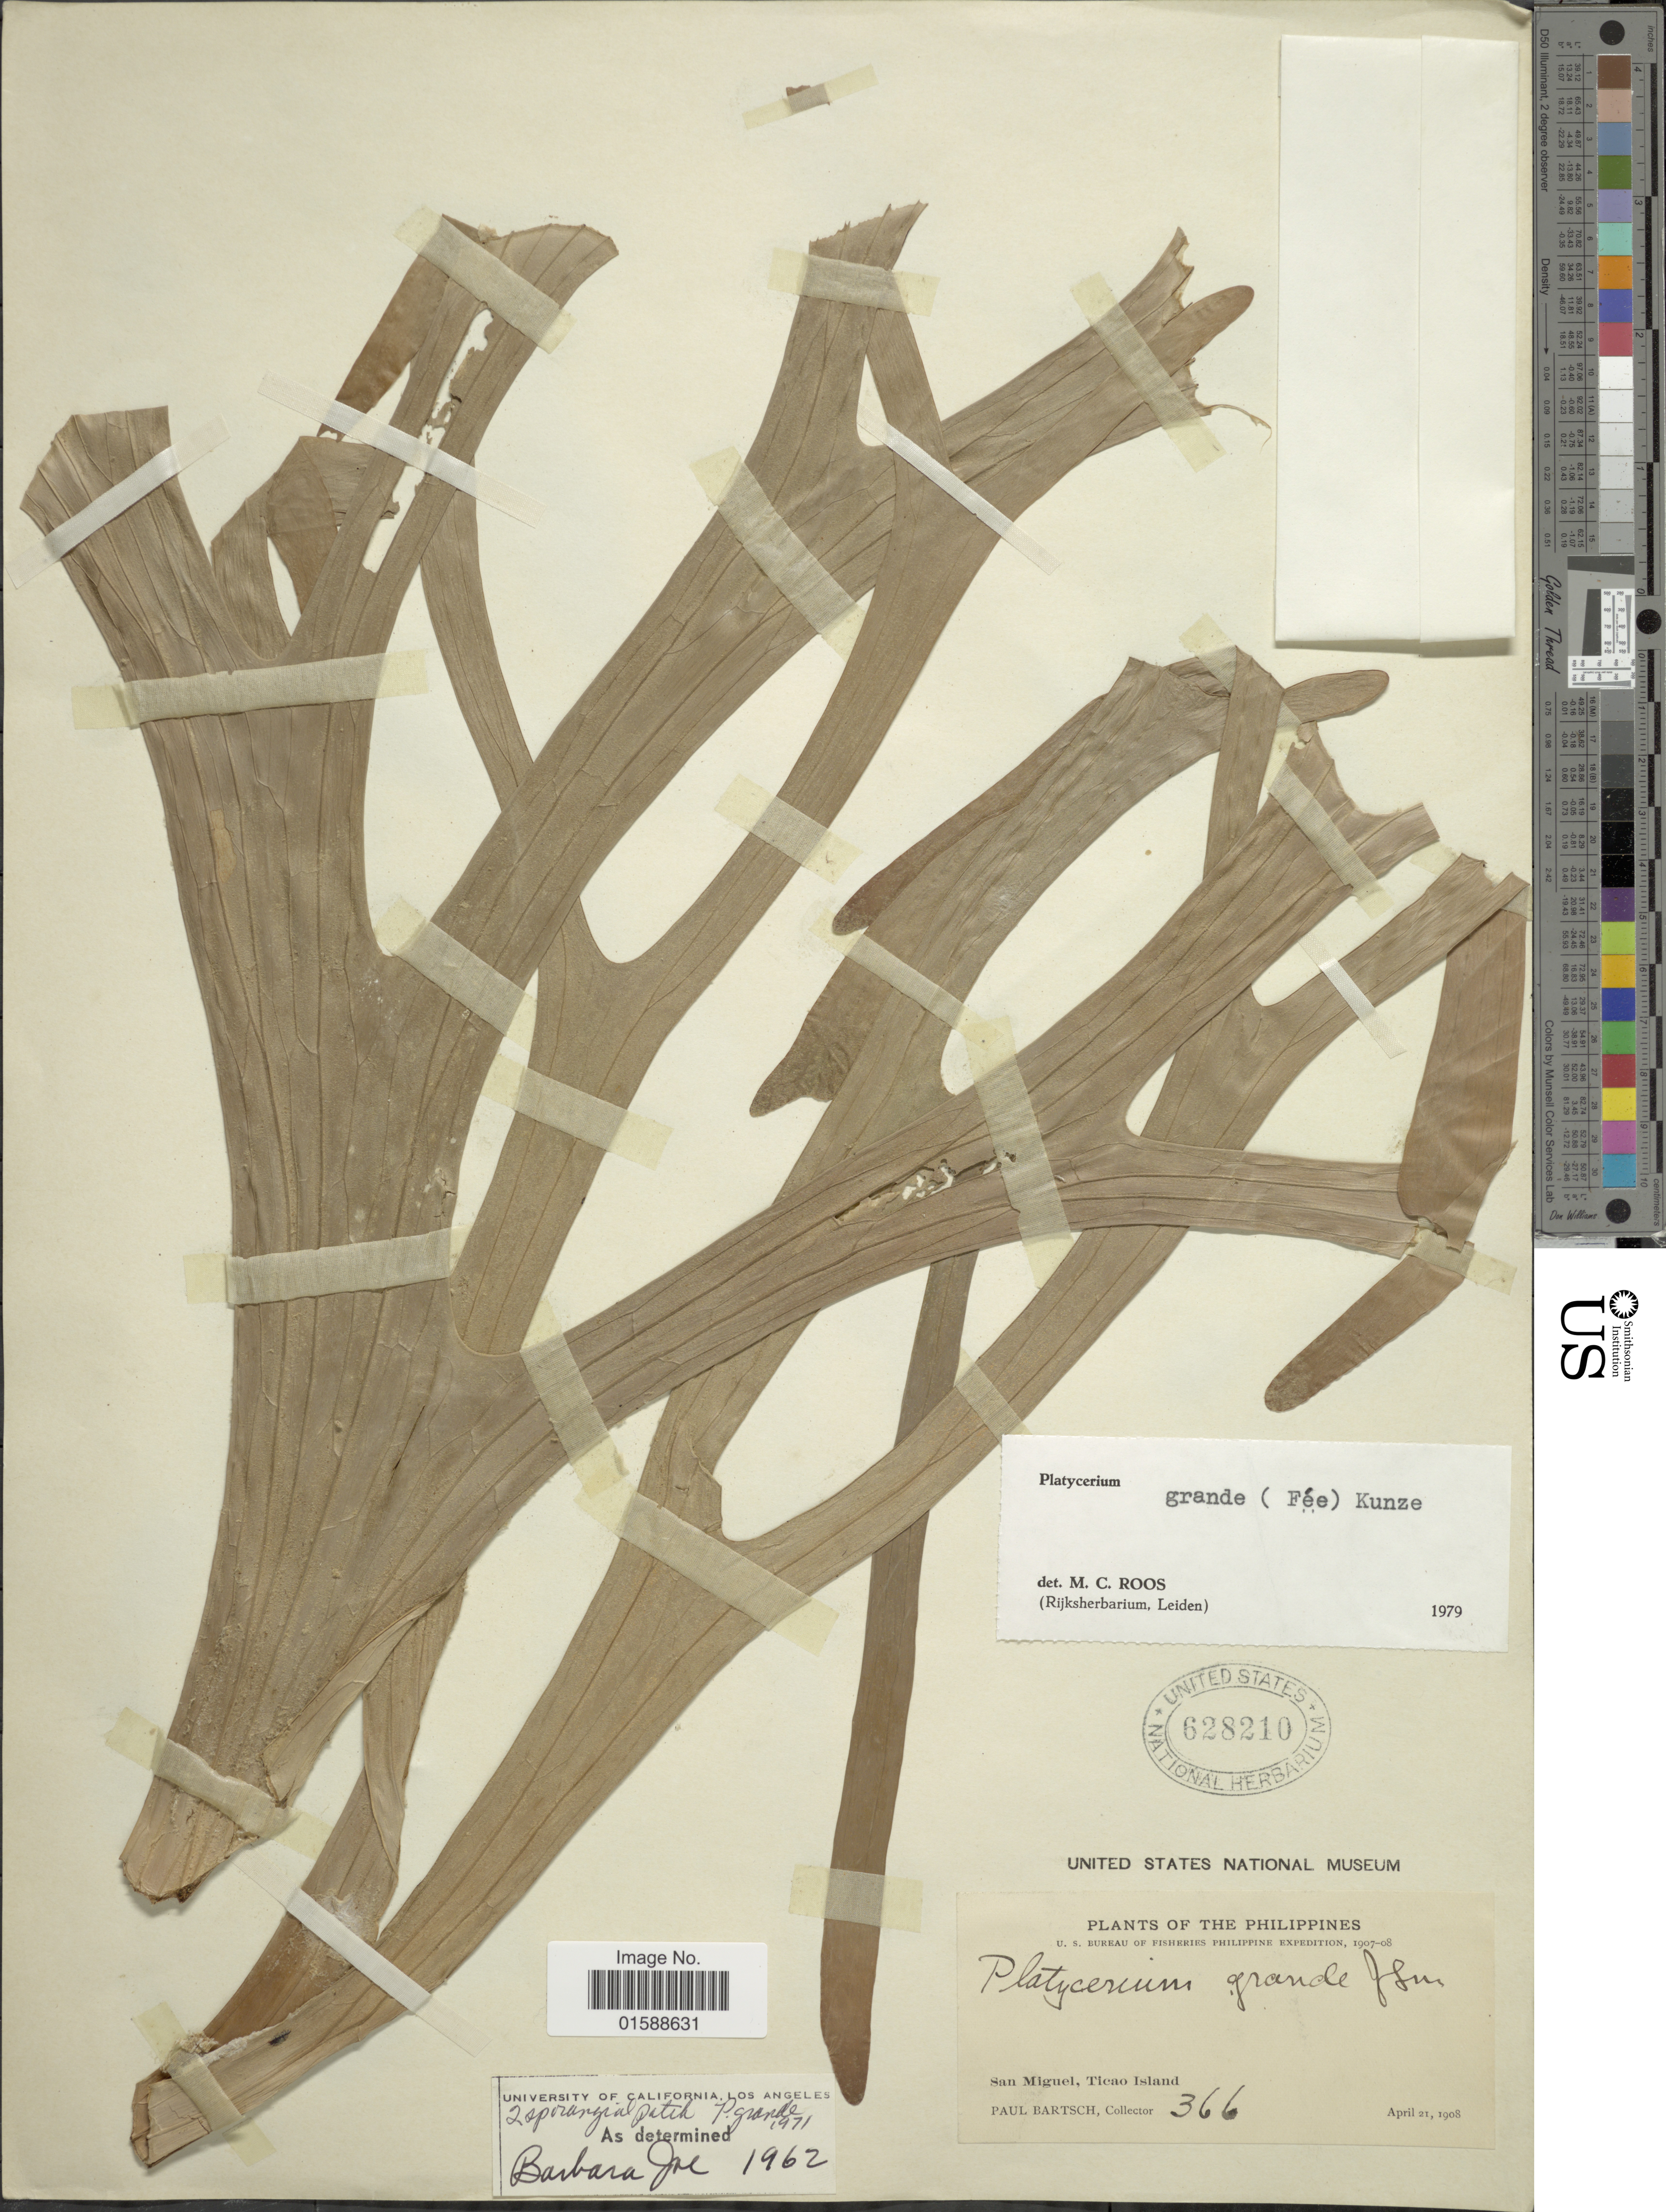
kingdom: Plantae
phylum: Tracheophyta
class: Polypodiopsida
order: Polypodiales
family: Polypodiaceae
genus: Platycerium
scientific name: Platycerium grande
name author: (A. Cunn.) J. Sm.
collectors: P. Bartsch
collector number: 366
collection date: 1908-04-21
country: Philippines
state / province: Bicol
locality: San Miguel, Ticao Island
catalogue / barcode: US 628210